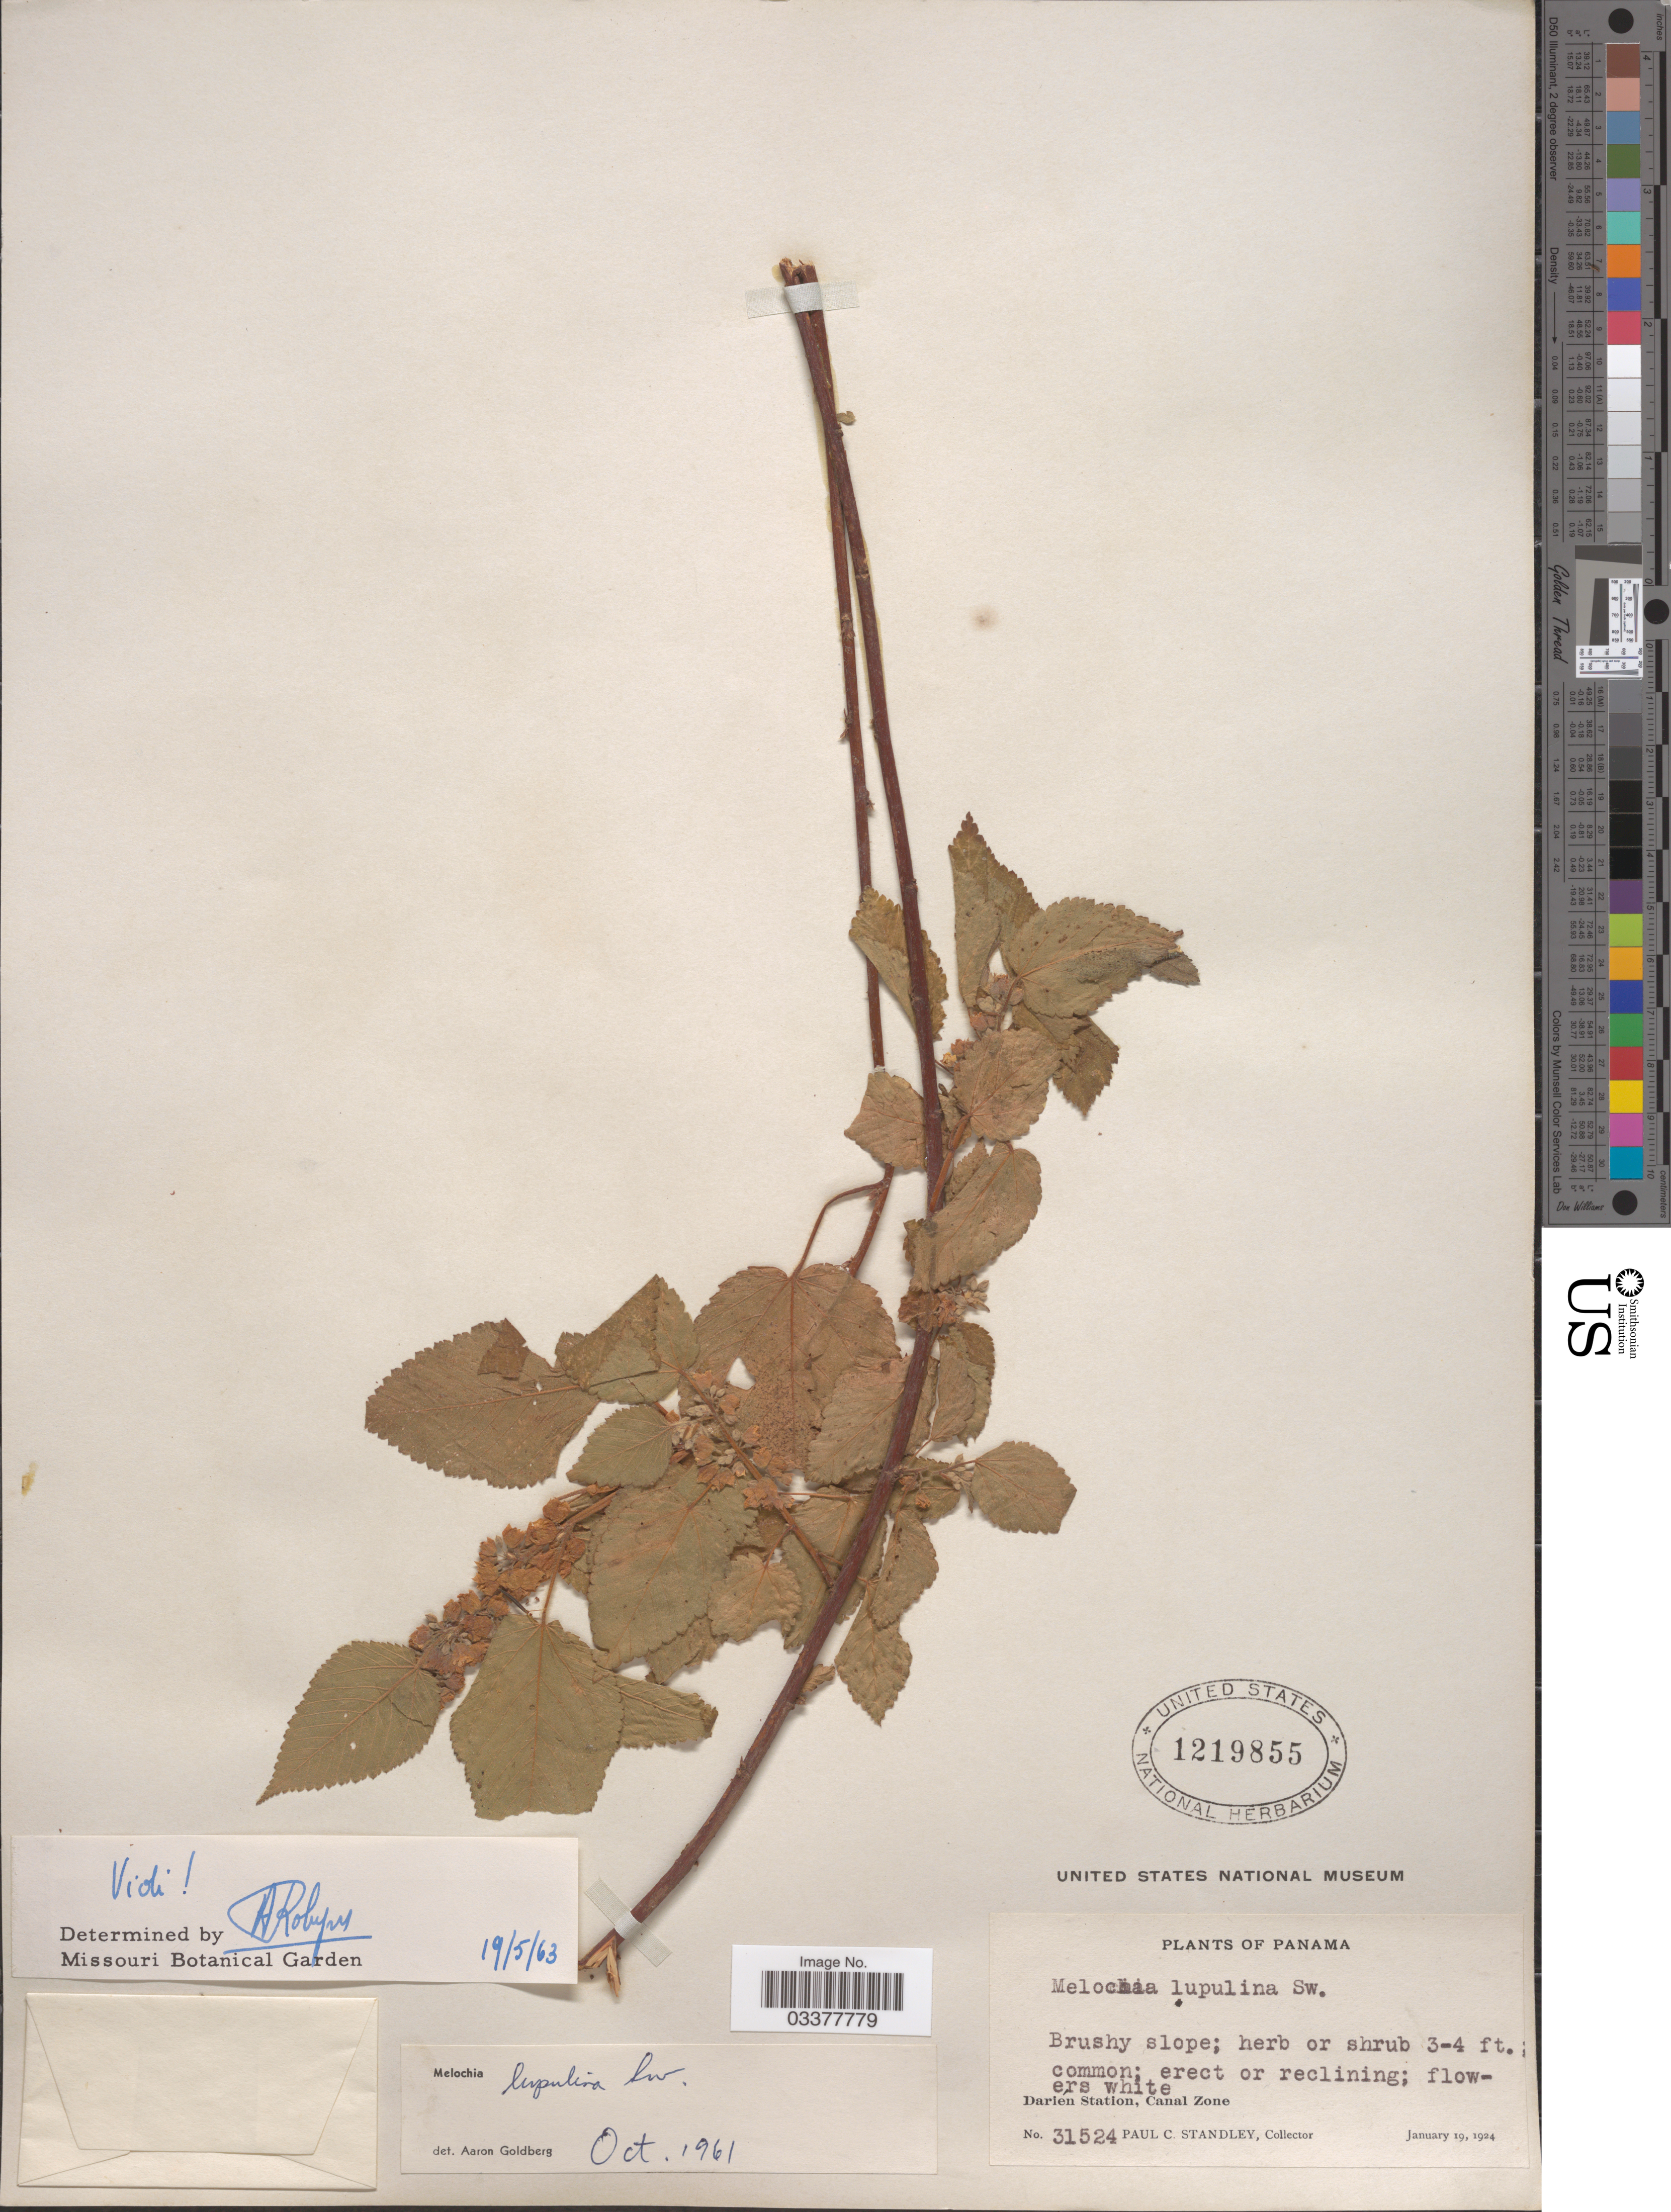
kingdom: Plantae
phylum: Tracheophyta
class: Magnoliopsida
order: Malvales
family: Malvaceae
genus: Melochia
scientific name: Melochia lupulina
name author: Sw.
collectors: P. C. Standley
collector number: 31524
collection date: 1924-01-19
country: Panama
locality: Darién Station, Canal Zone.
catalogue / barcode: US 1219855